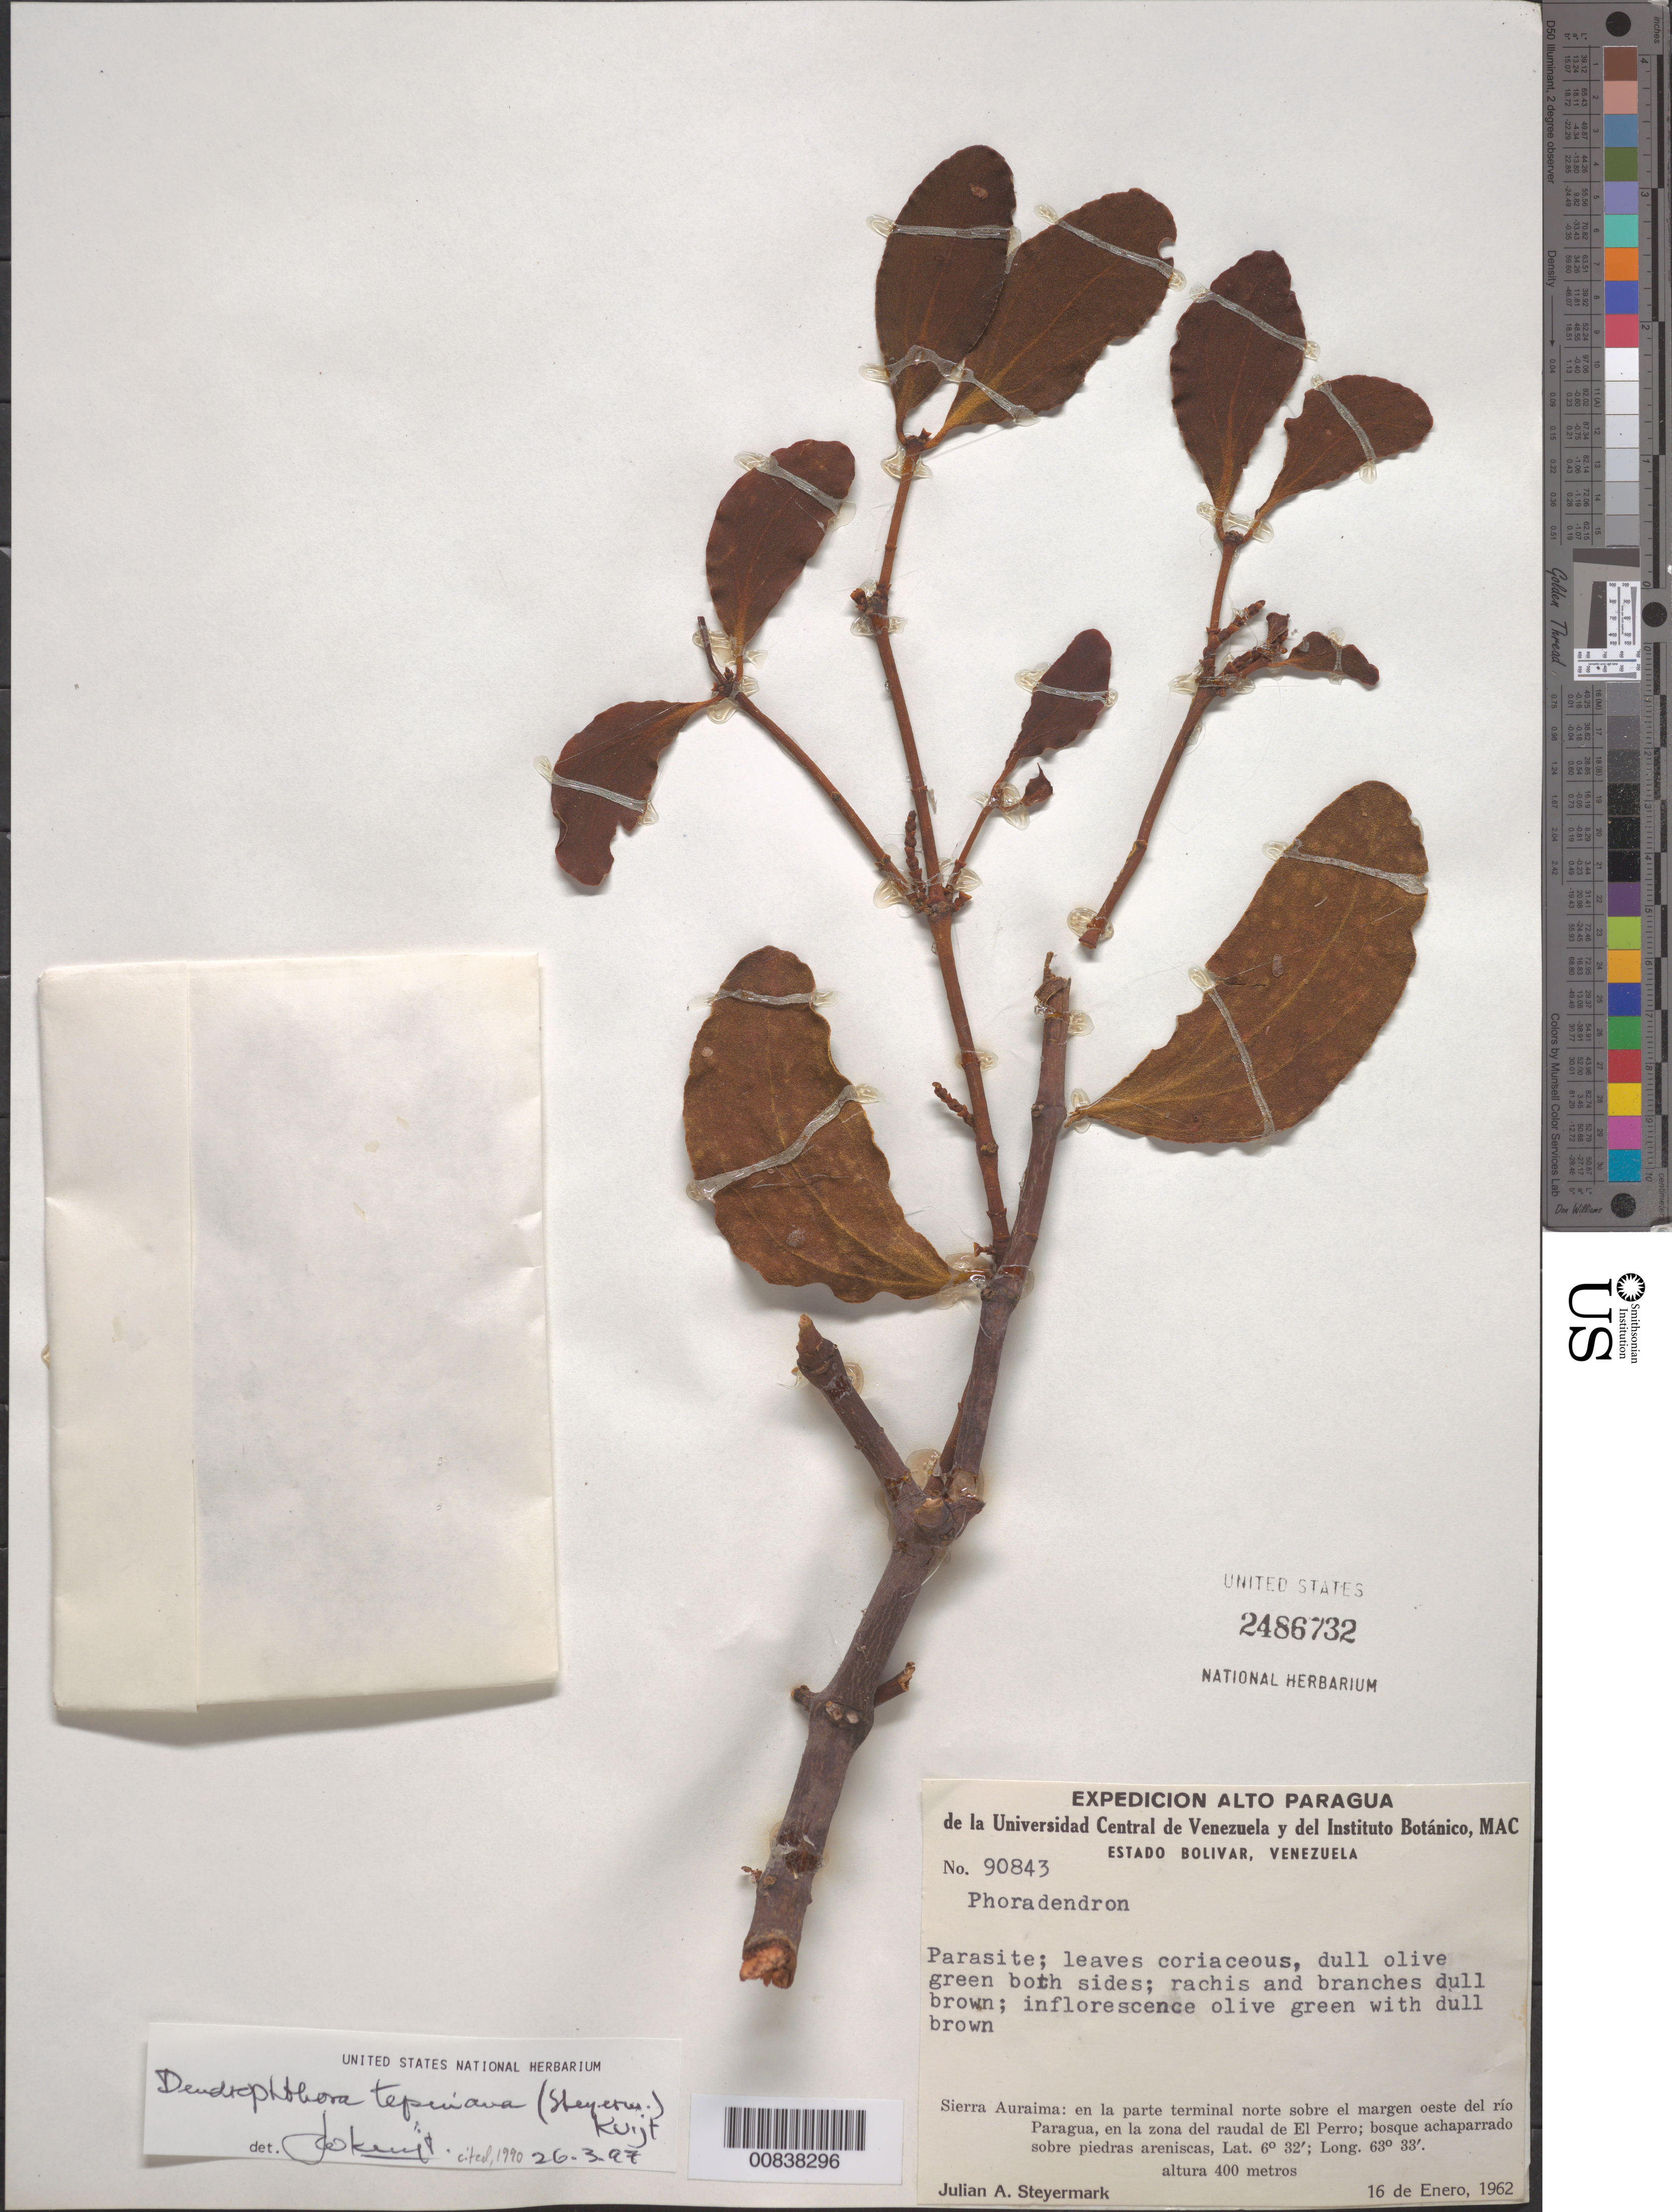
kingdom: Plantae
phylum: Tracheophyta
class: Magnoliopsida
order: Santalales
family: Viscaceae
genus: Dendrophthora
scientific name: Dendrophthora tepuiana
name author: (Steyerm.) Kuijt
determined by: Kuijt, Job, (CANADA)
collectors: J. Steyermark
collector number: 90843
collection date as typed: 16-Jan-62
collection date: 1962-01-16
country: Venezuela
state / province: Bolívar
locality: Sierra Auraima, parte terminal norte sobre el margen W of Río Paragua, en la zona del raudal de El Perro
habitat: Bosque achaparrado sobre piedras areniscas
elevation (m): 400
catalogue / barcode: US 2486732